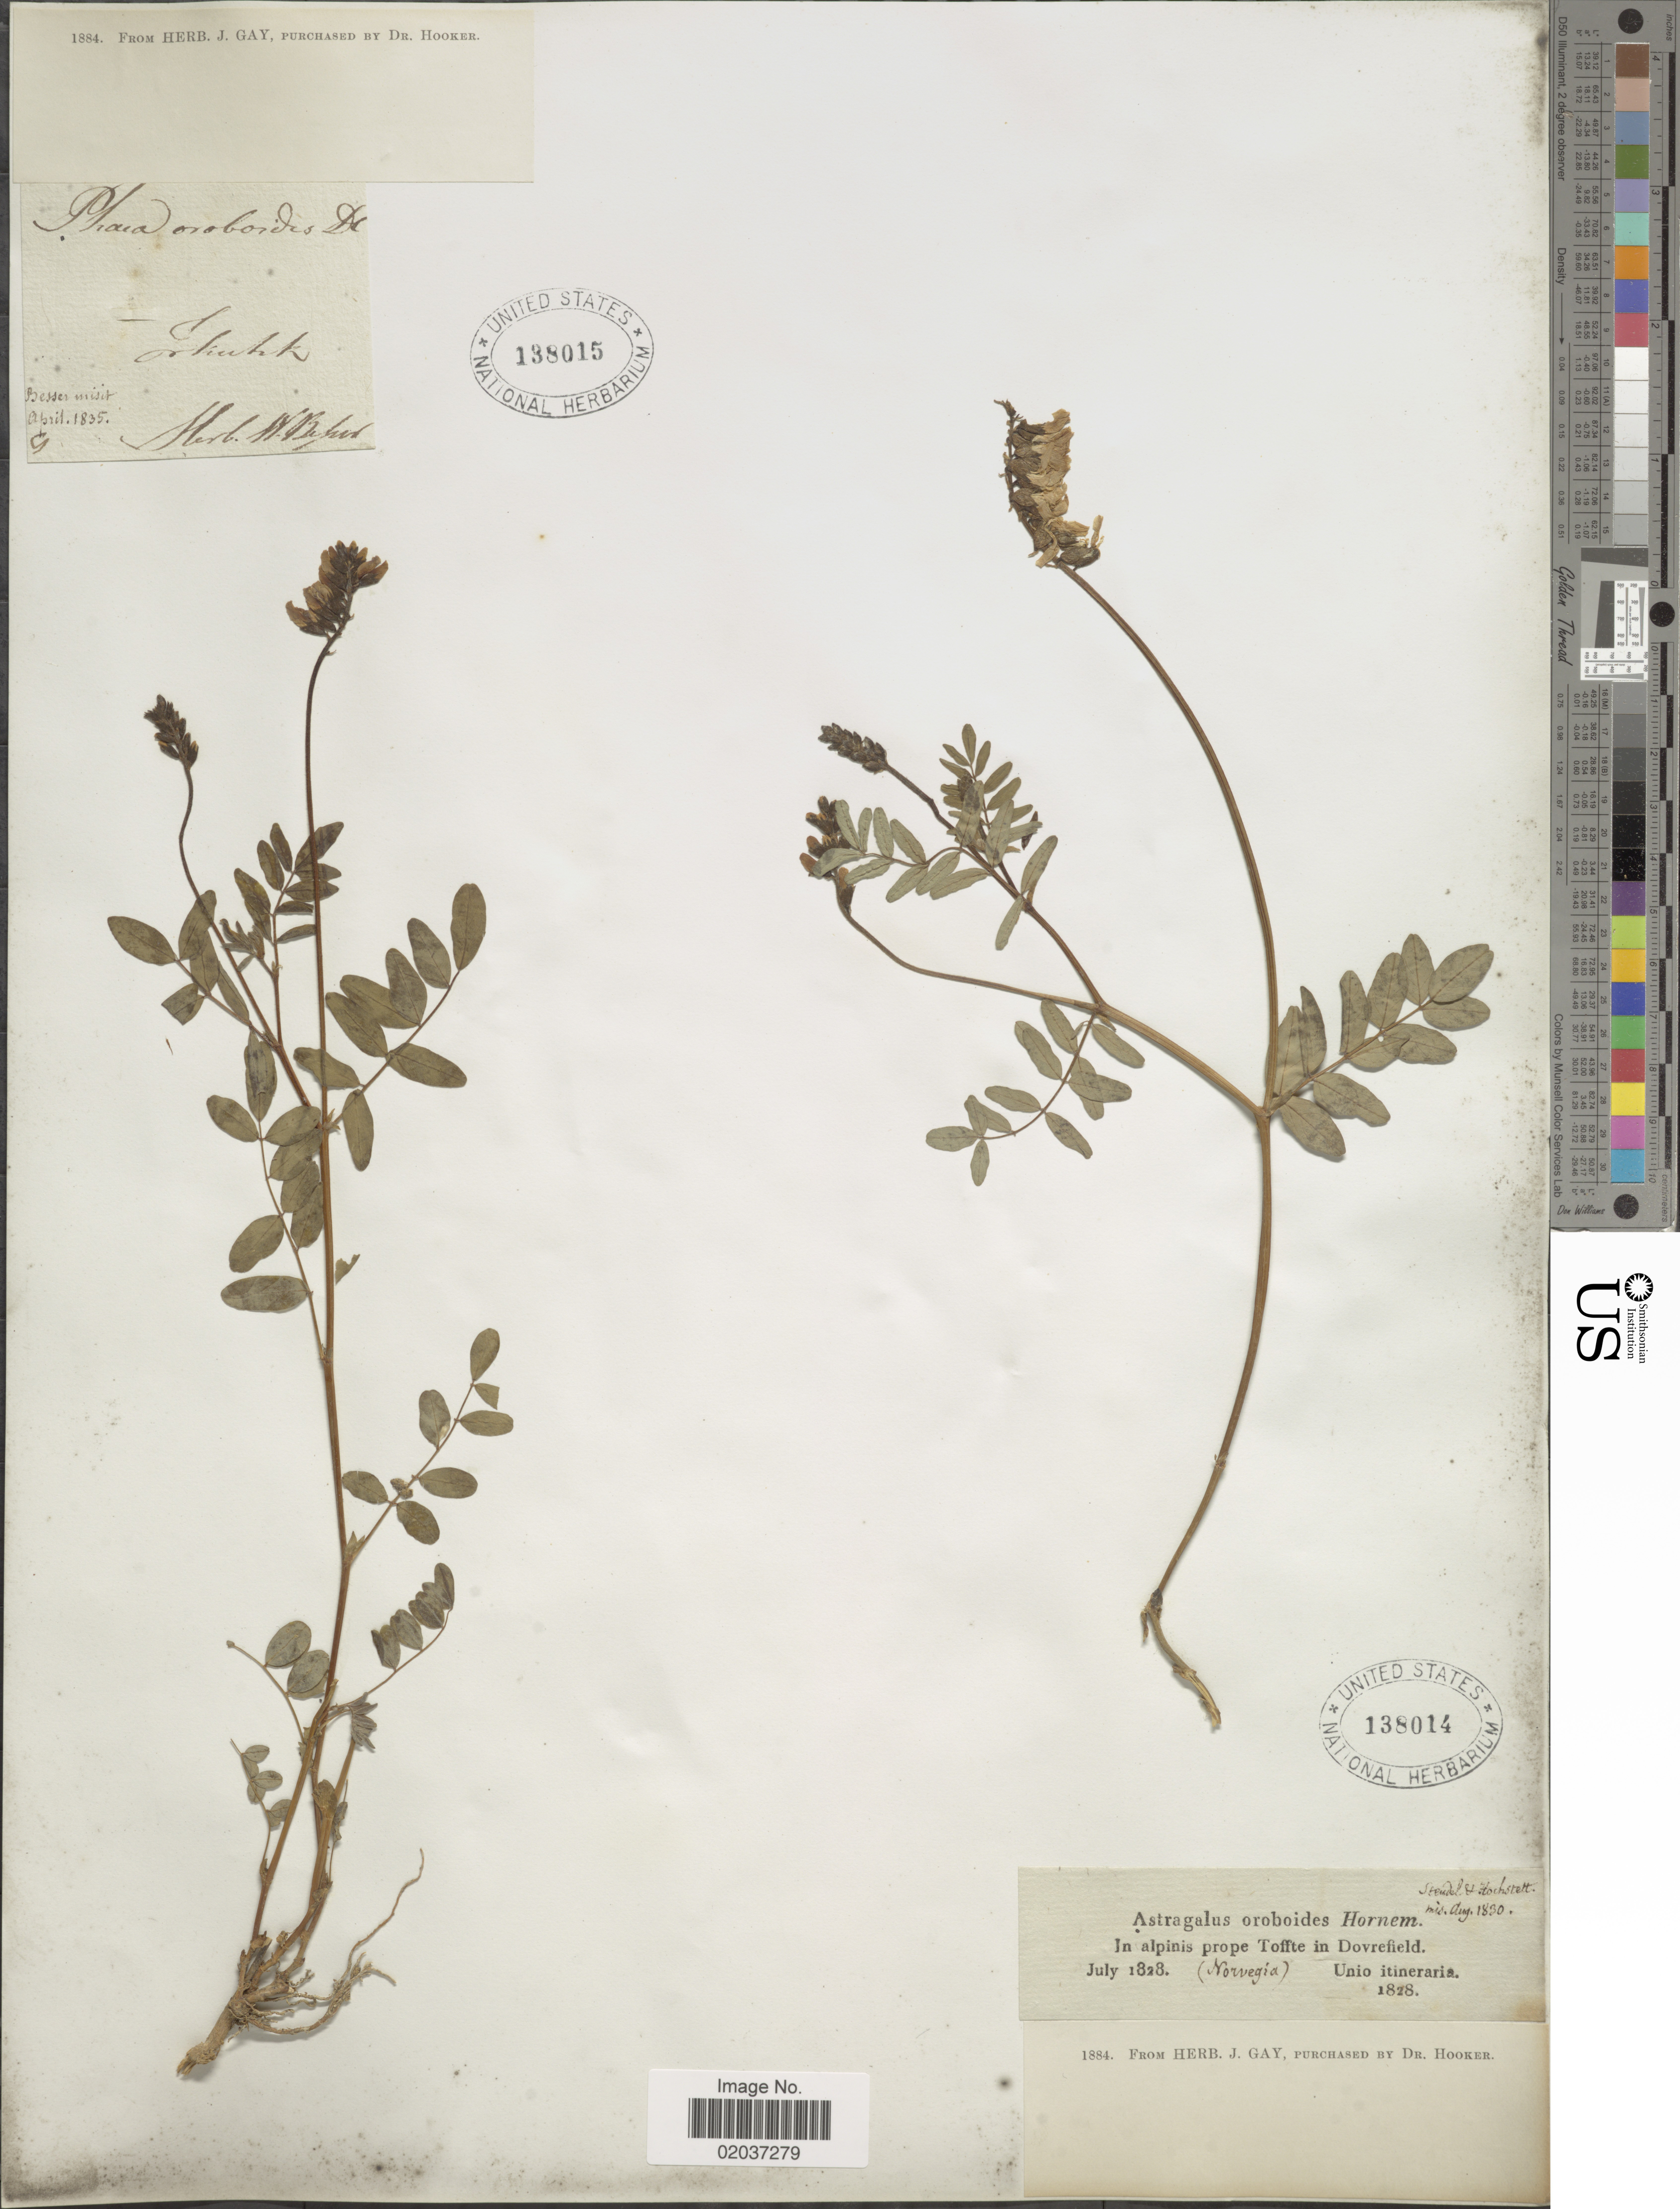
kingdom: Plantae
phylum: Tracheophyta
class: Magnoliopsida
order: Fabales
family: Fabaceae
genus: Astragalus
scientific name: Astragalus oroboides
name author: Hornem.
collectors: ex herb. J. Gay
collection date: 1828-07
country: Norway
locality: In alpinis prope Toffte in Dovrefield. Norvegia.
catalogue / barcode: US 138014-2